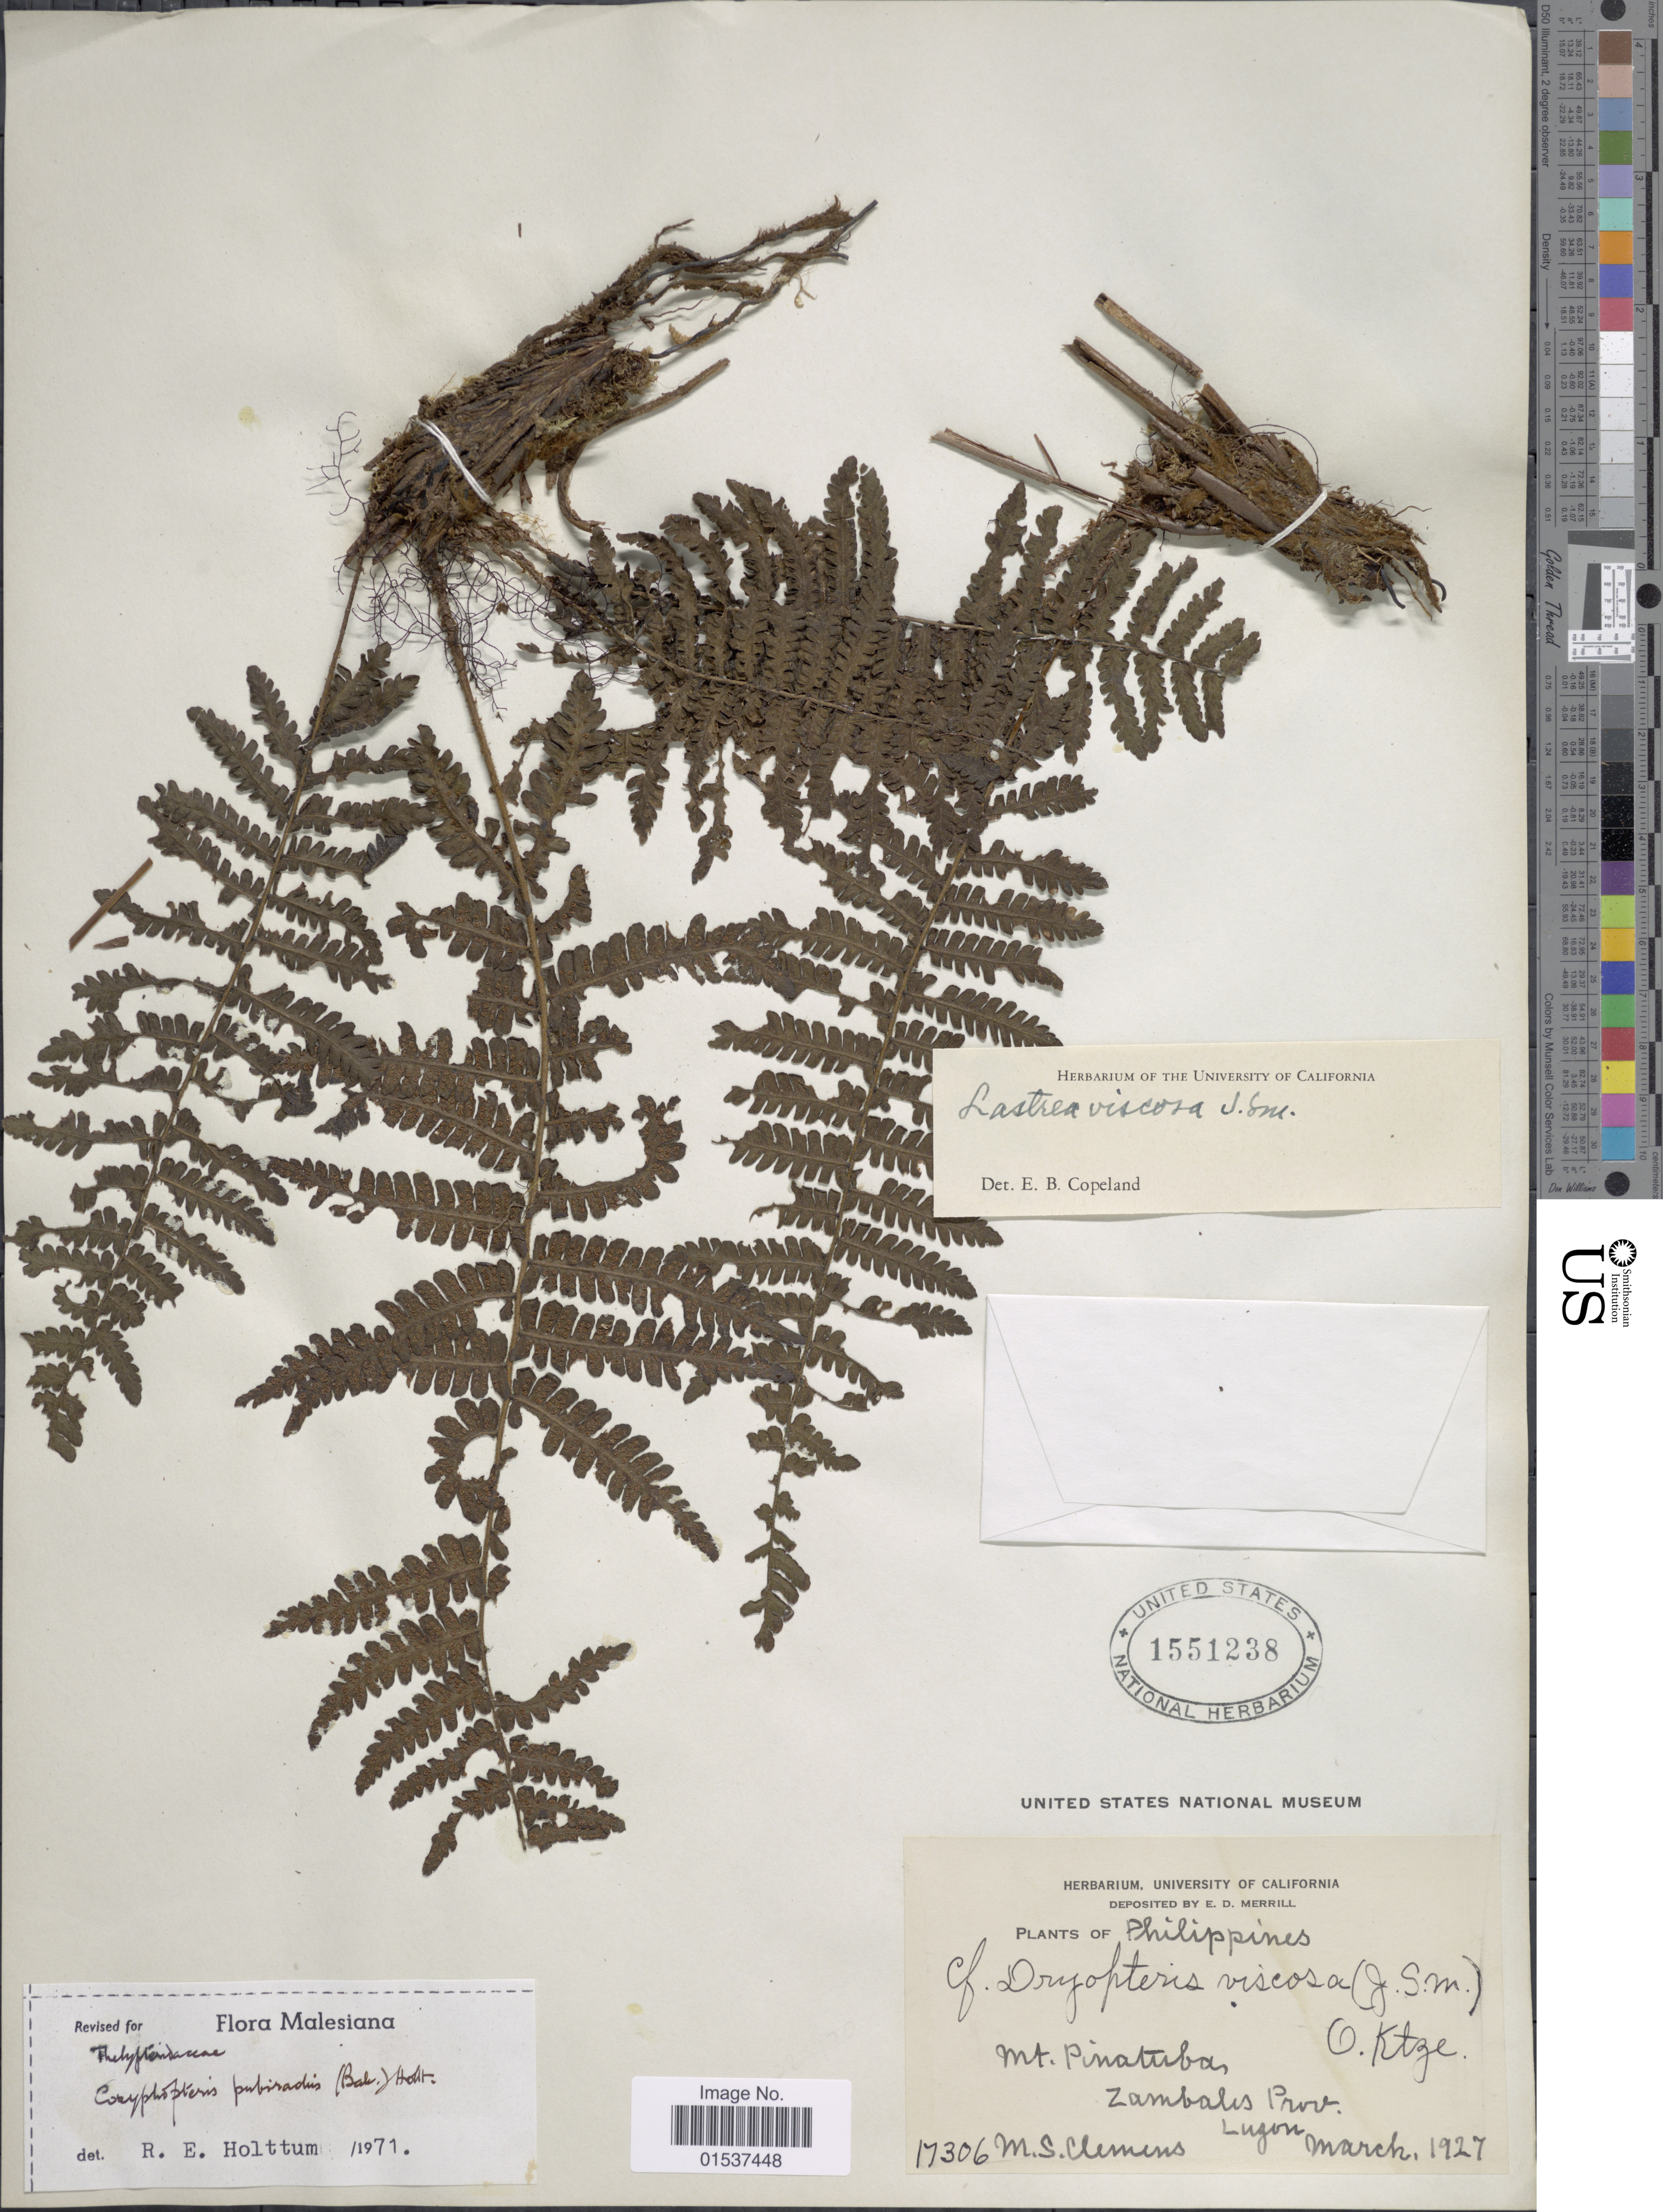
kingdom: Plantae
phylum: Tracheophyta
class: Polypodiopsida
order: Polypodiales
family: Thelypteridaceae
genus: Coryphopteris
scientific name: Coryphopteris pubirachis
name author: (Baker) Holttum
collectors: M. S. Clemens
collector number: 17306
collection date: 1927-03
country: Philippines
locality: Mt.Pinatuba, Zambalis Prov.Luzon.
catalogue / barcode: US 1551238